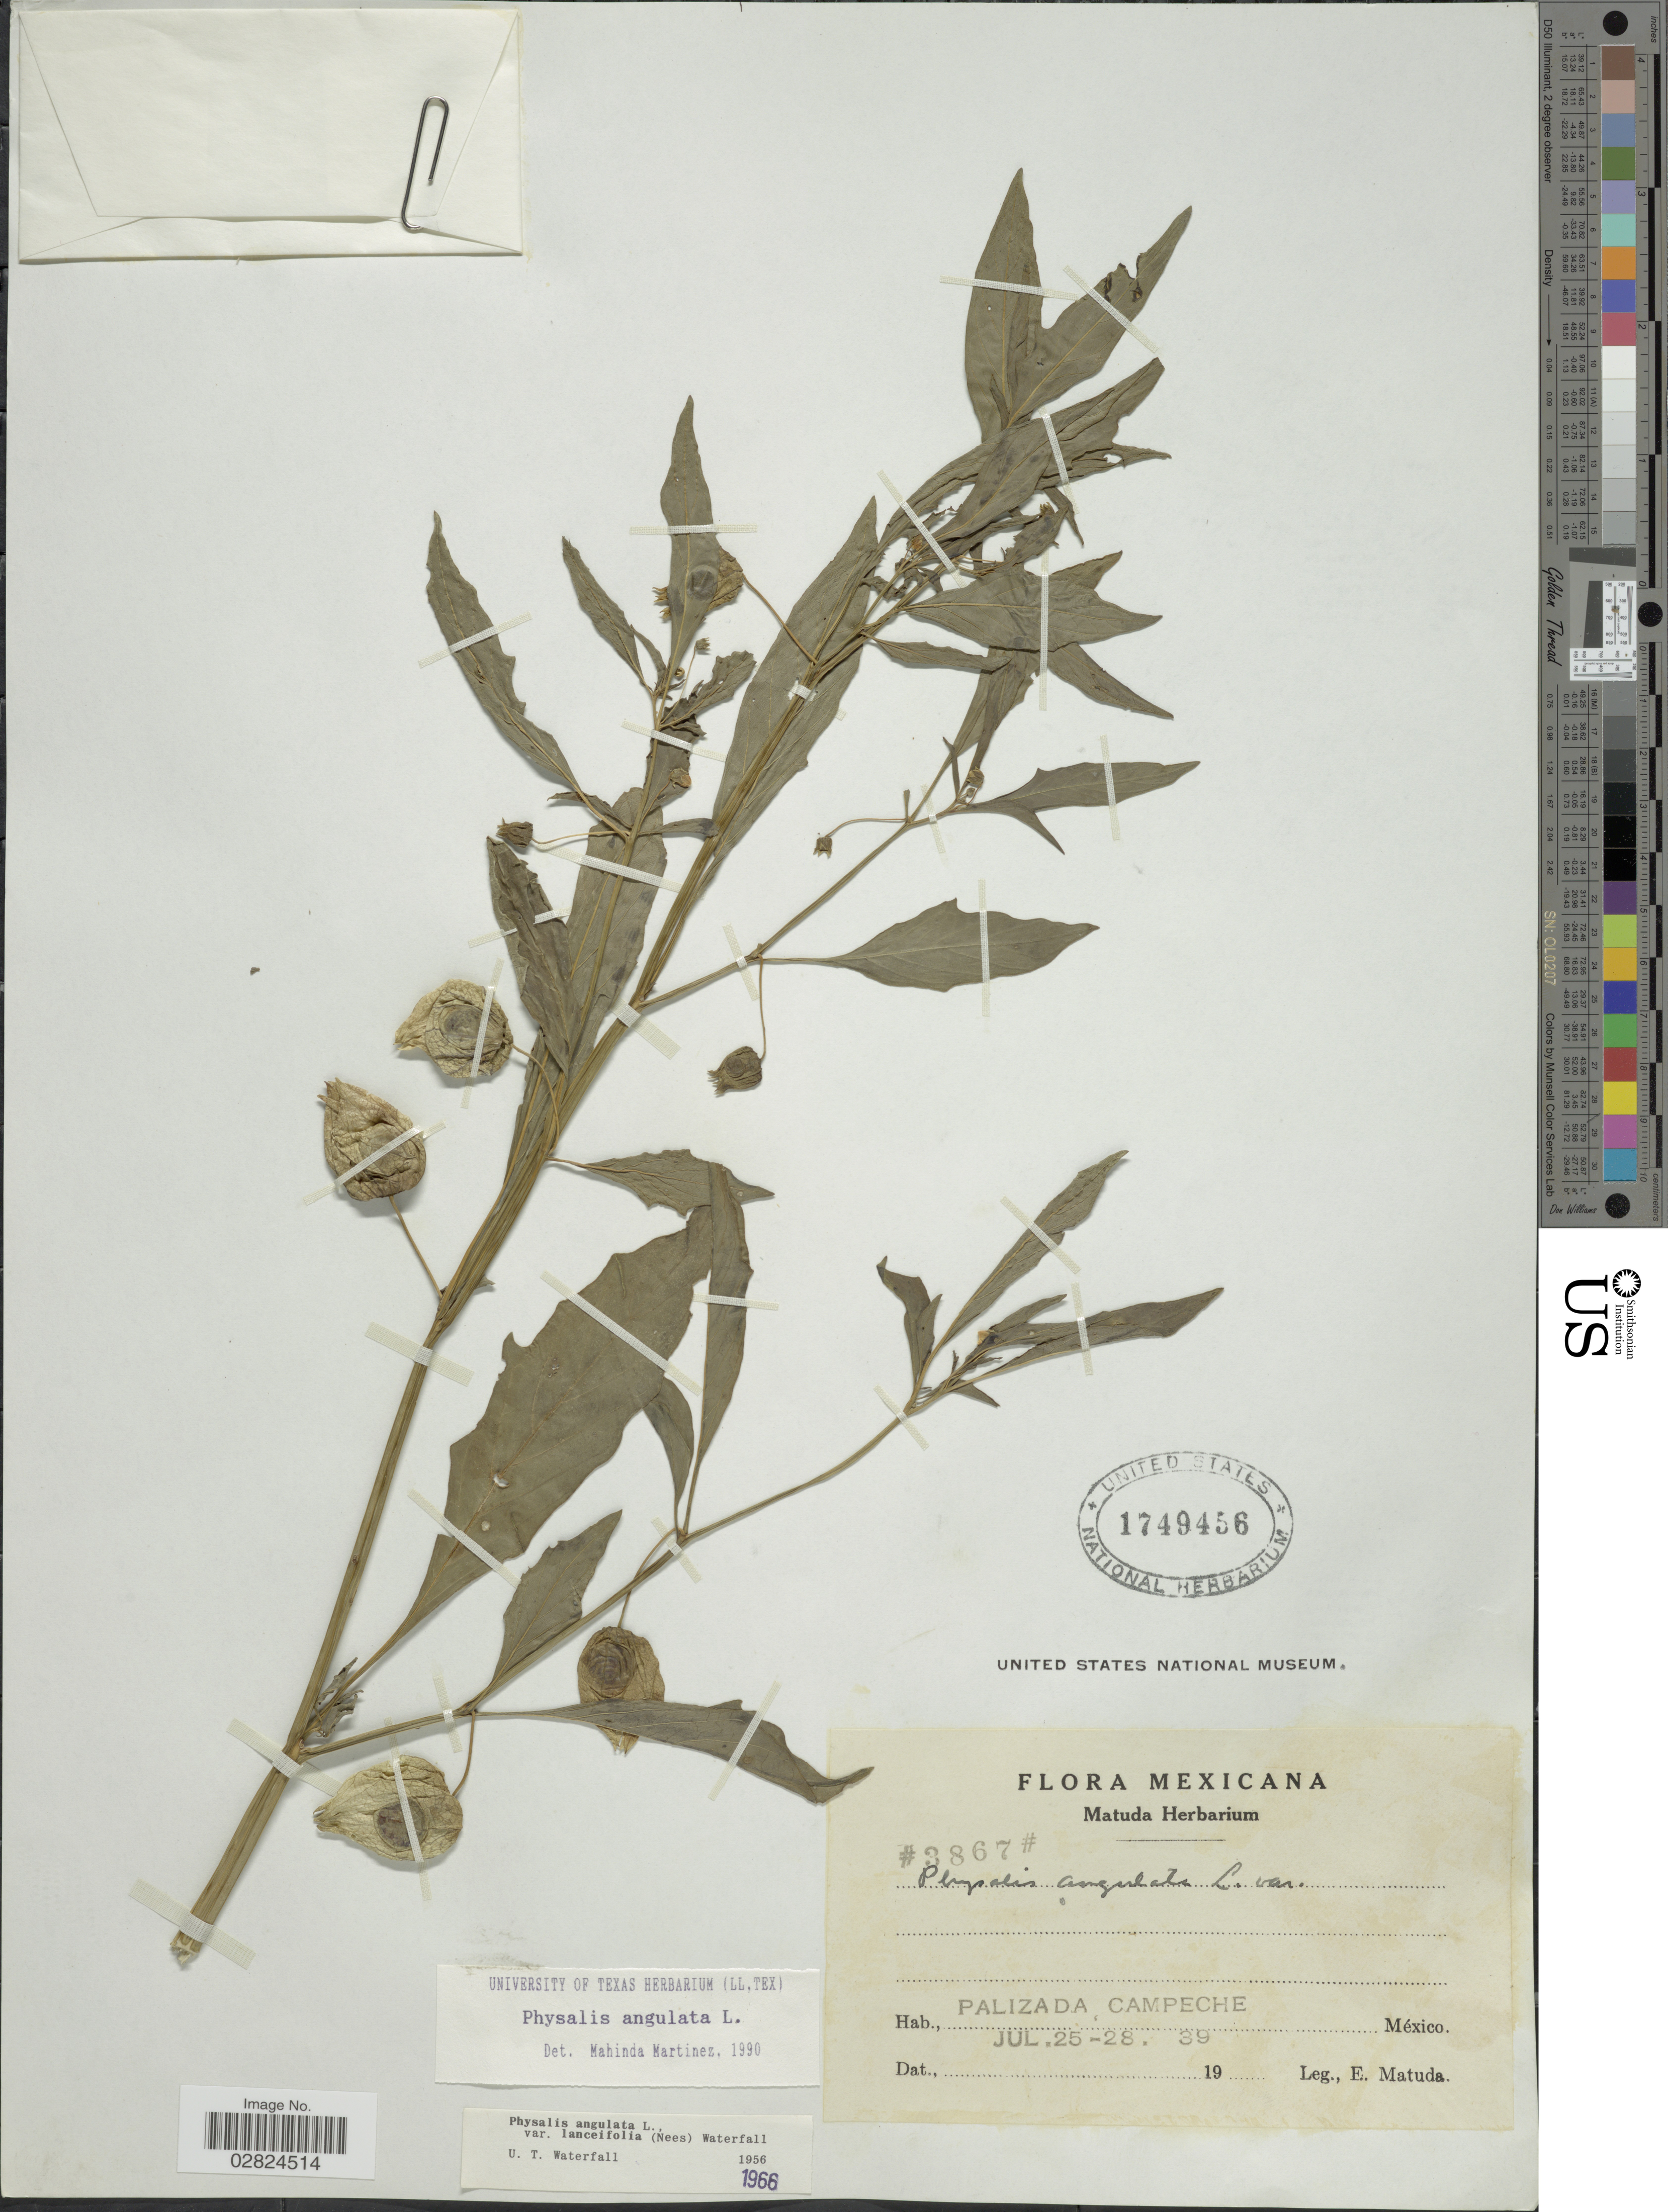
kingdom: Plantae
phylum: Tracheophyta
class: Magnoliopsida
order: Solanales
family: Solanaceae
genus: Physalis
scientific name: Physalis angulata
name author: L.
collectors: E. Matuda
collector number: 3867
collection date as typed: Transcribed d/m/y: 25/7/39 to 28/7/39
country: Mexico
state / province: Campeche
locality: Palizada.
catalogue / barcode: US 1749456